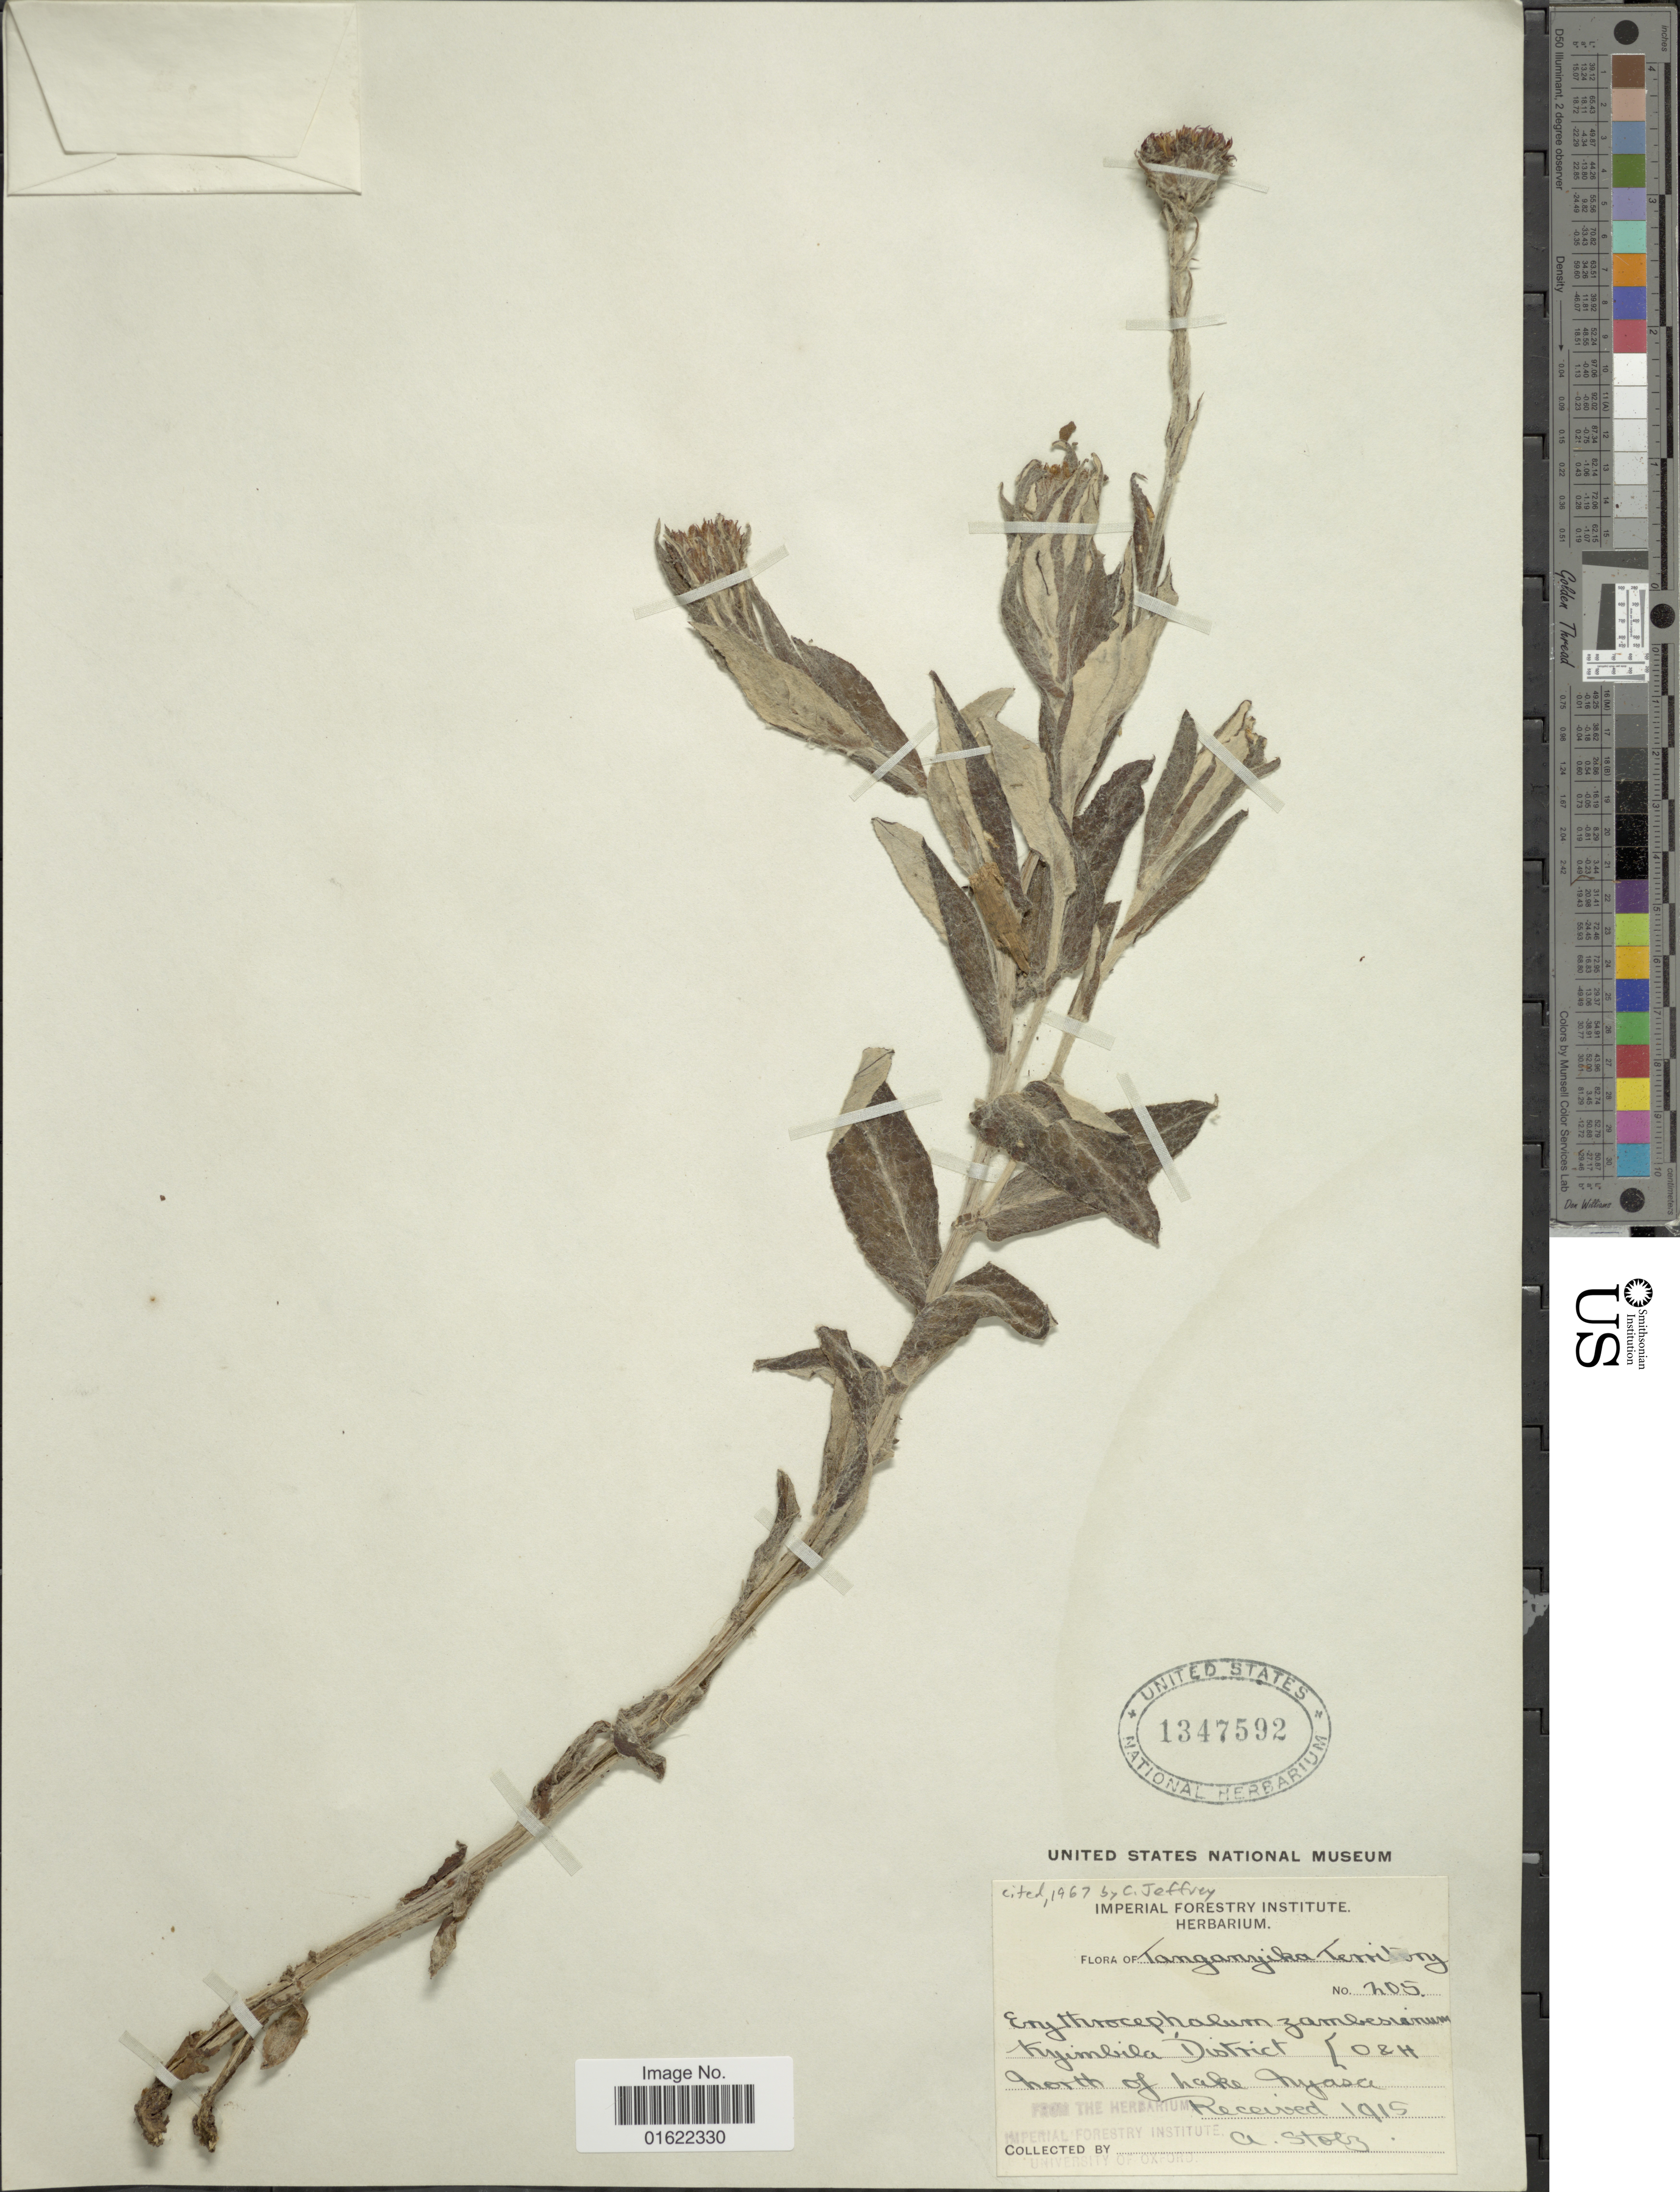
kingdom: Plantae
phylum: Tracheophyta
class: Magnoliopsida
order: Asterales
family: Asteraceae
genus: Erythrocephalum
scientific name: Erythrocephalum zambesiacum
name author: Oliv. & Hieron.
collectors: A. Stolz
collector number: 205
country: Tanzania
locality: Tanganyik Territory, Kyinbila District, north of Lake Nyasa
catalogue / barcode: US 1347592